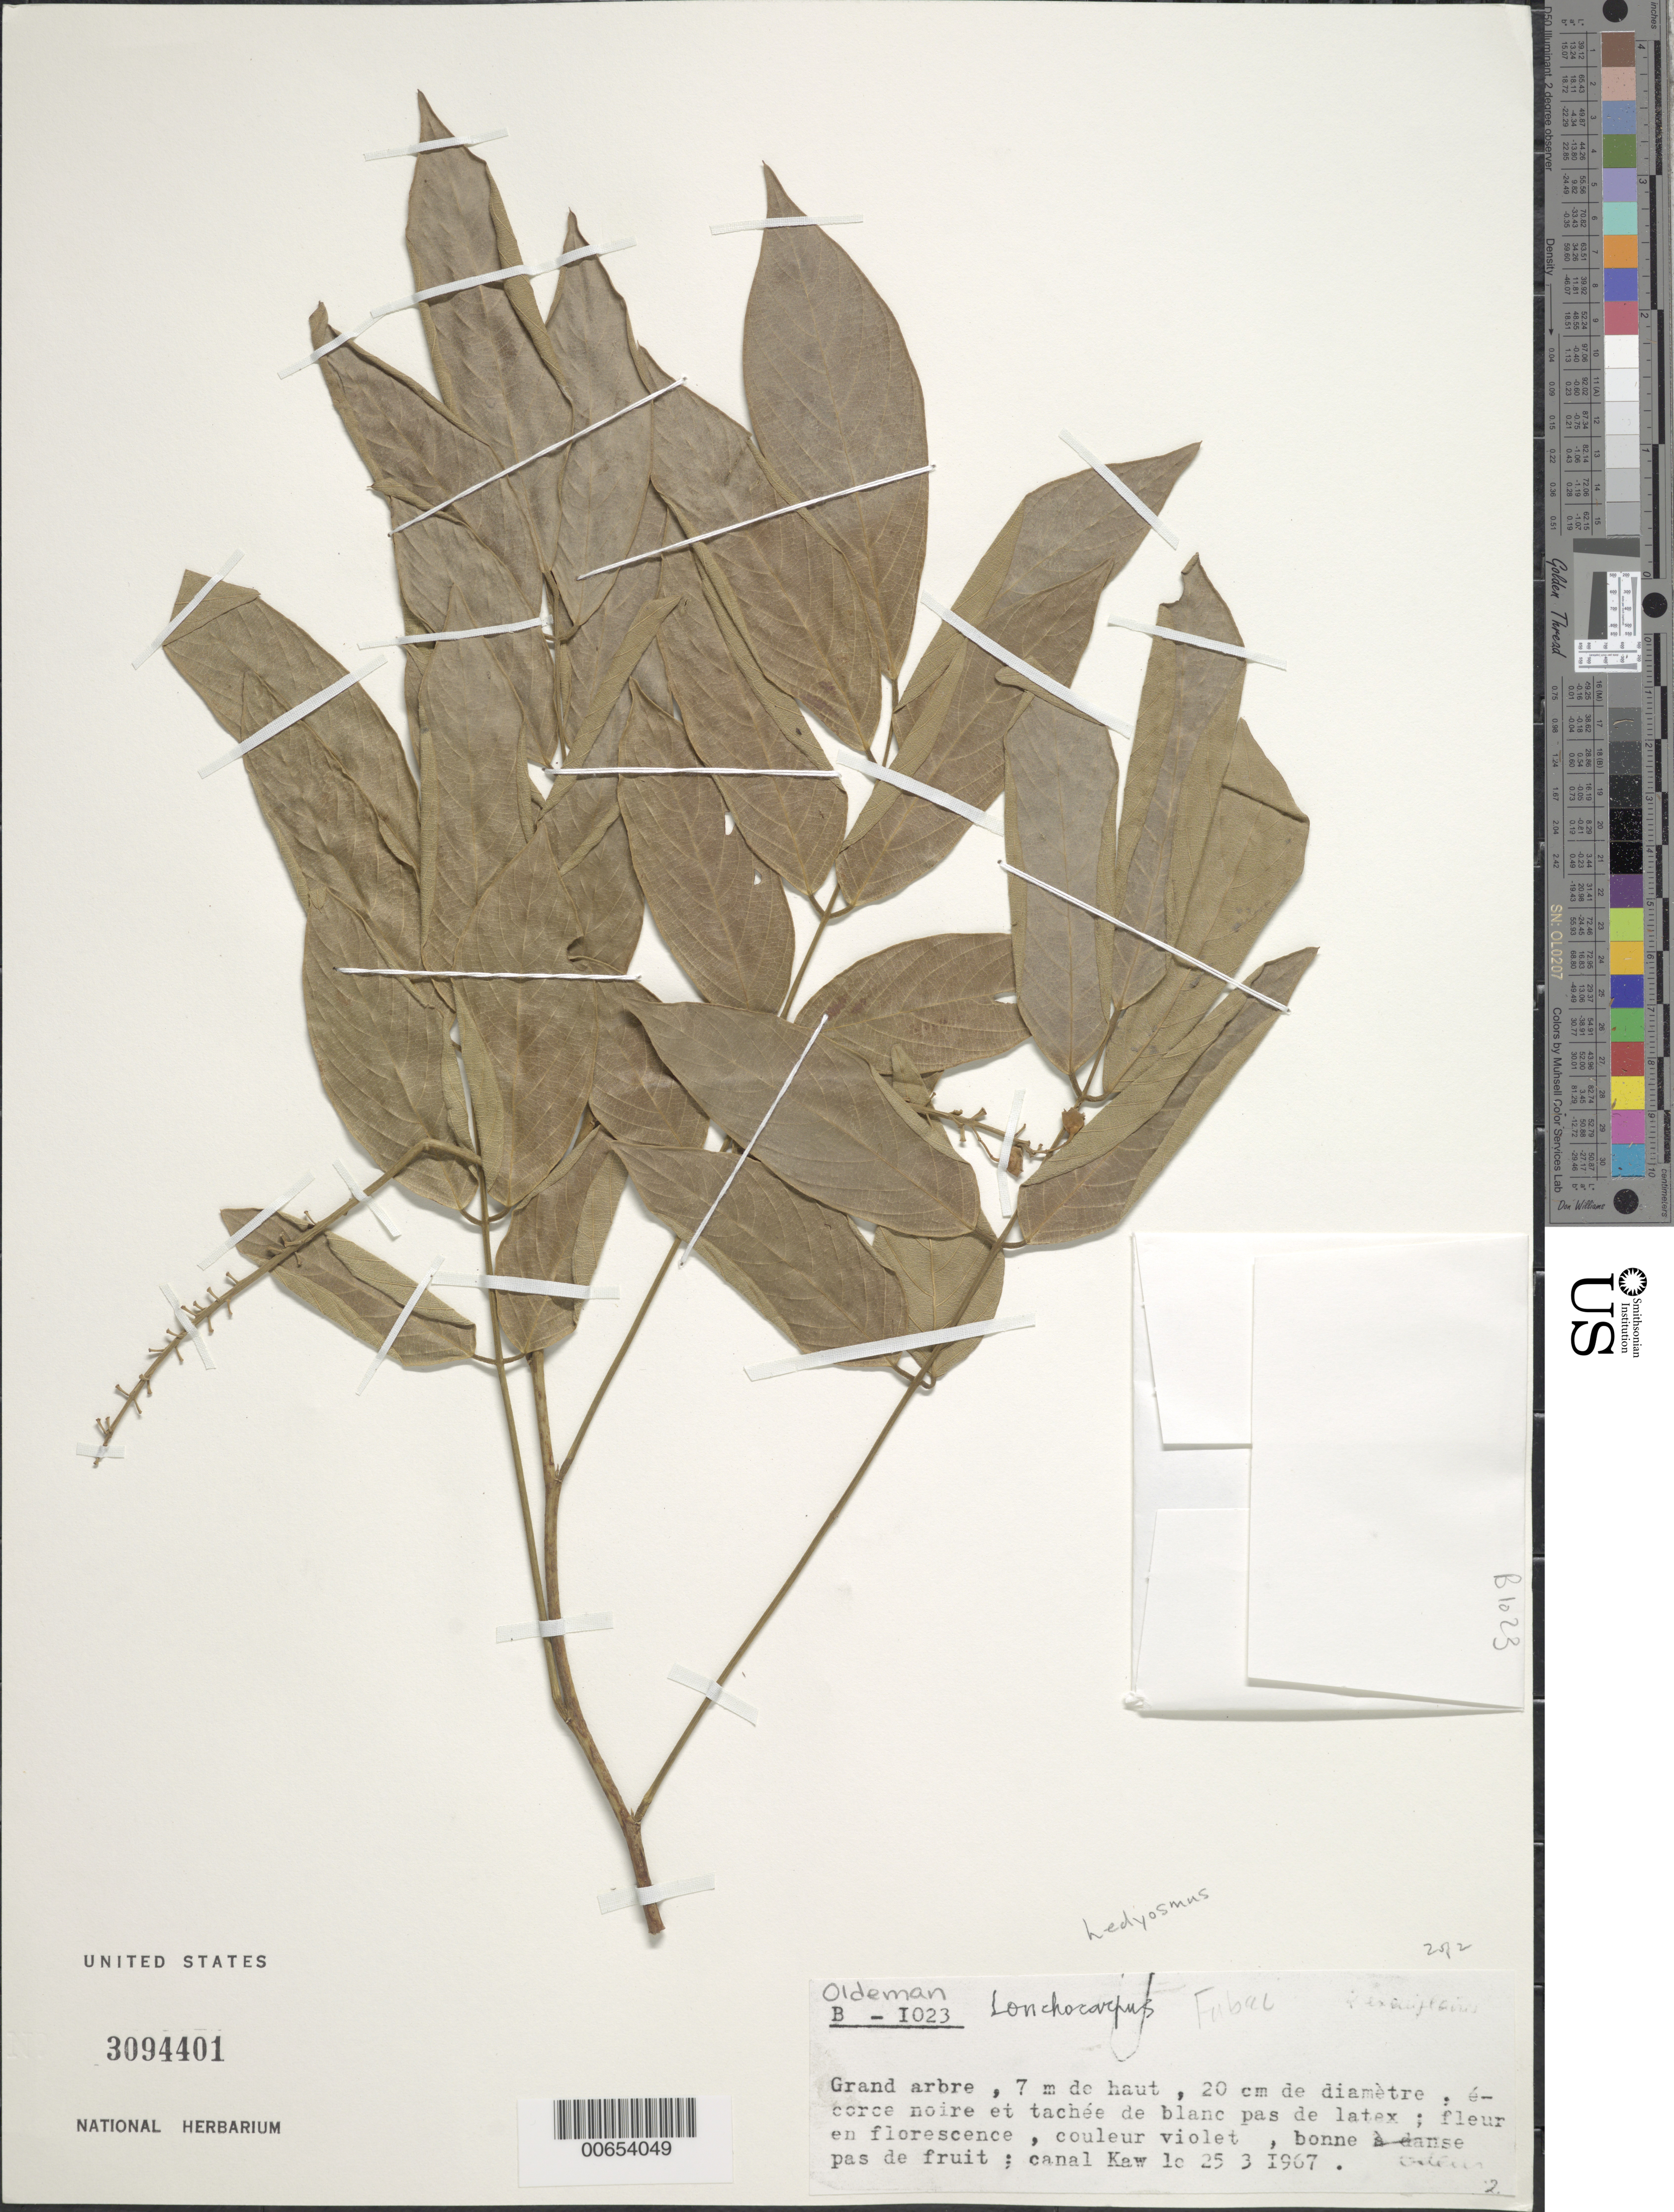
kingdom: Plantae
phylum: Tracheophyta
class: Magnoliopsida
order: Fabales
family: Fabaceae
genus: Lonchocarpus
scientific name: Lonchocarpus hedyosmus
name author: Miq.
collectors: -- Oldeman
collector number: B-1023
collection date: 1967-03-25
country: French Guiana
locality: Grand Abre. Canal Kew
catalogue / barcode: US 3094401